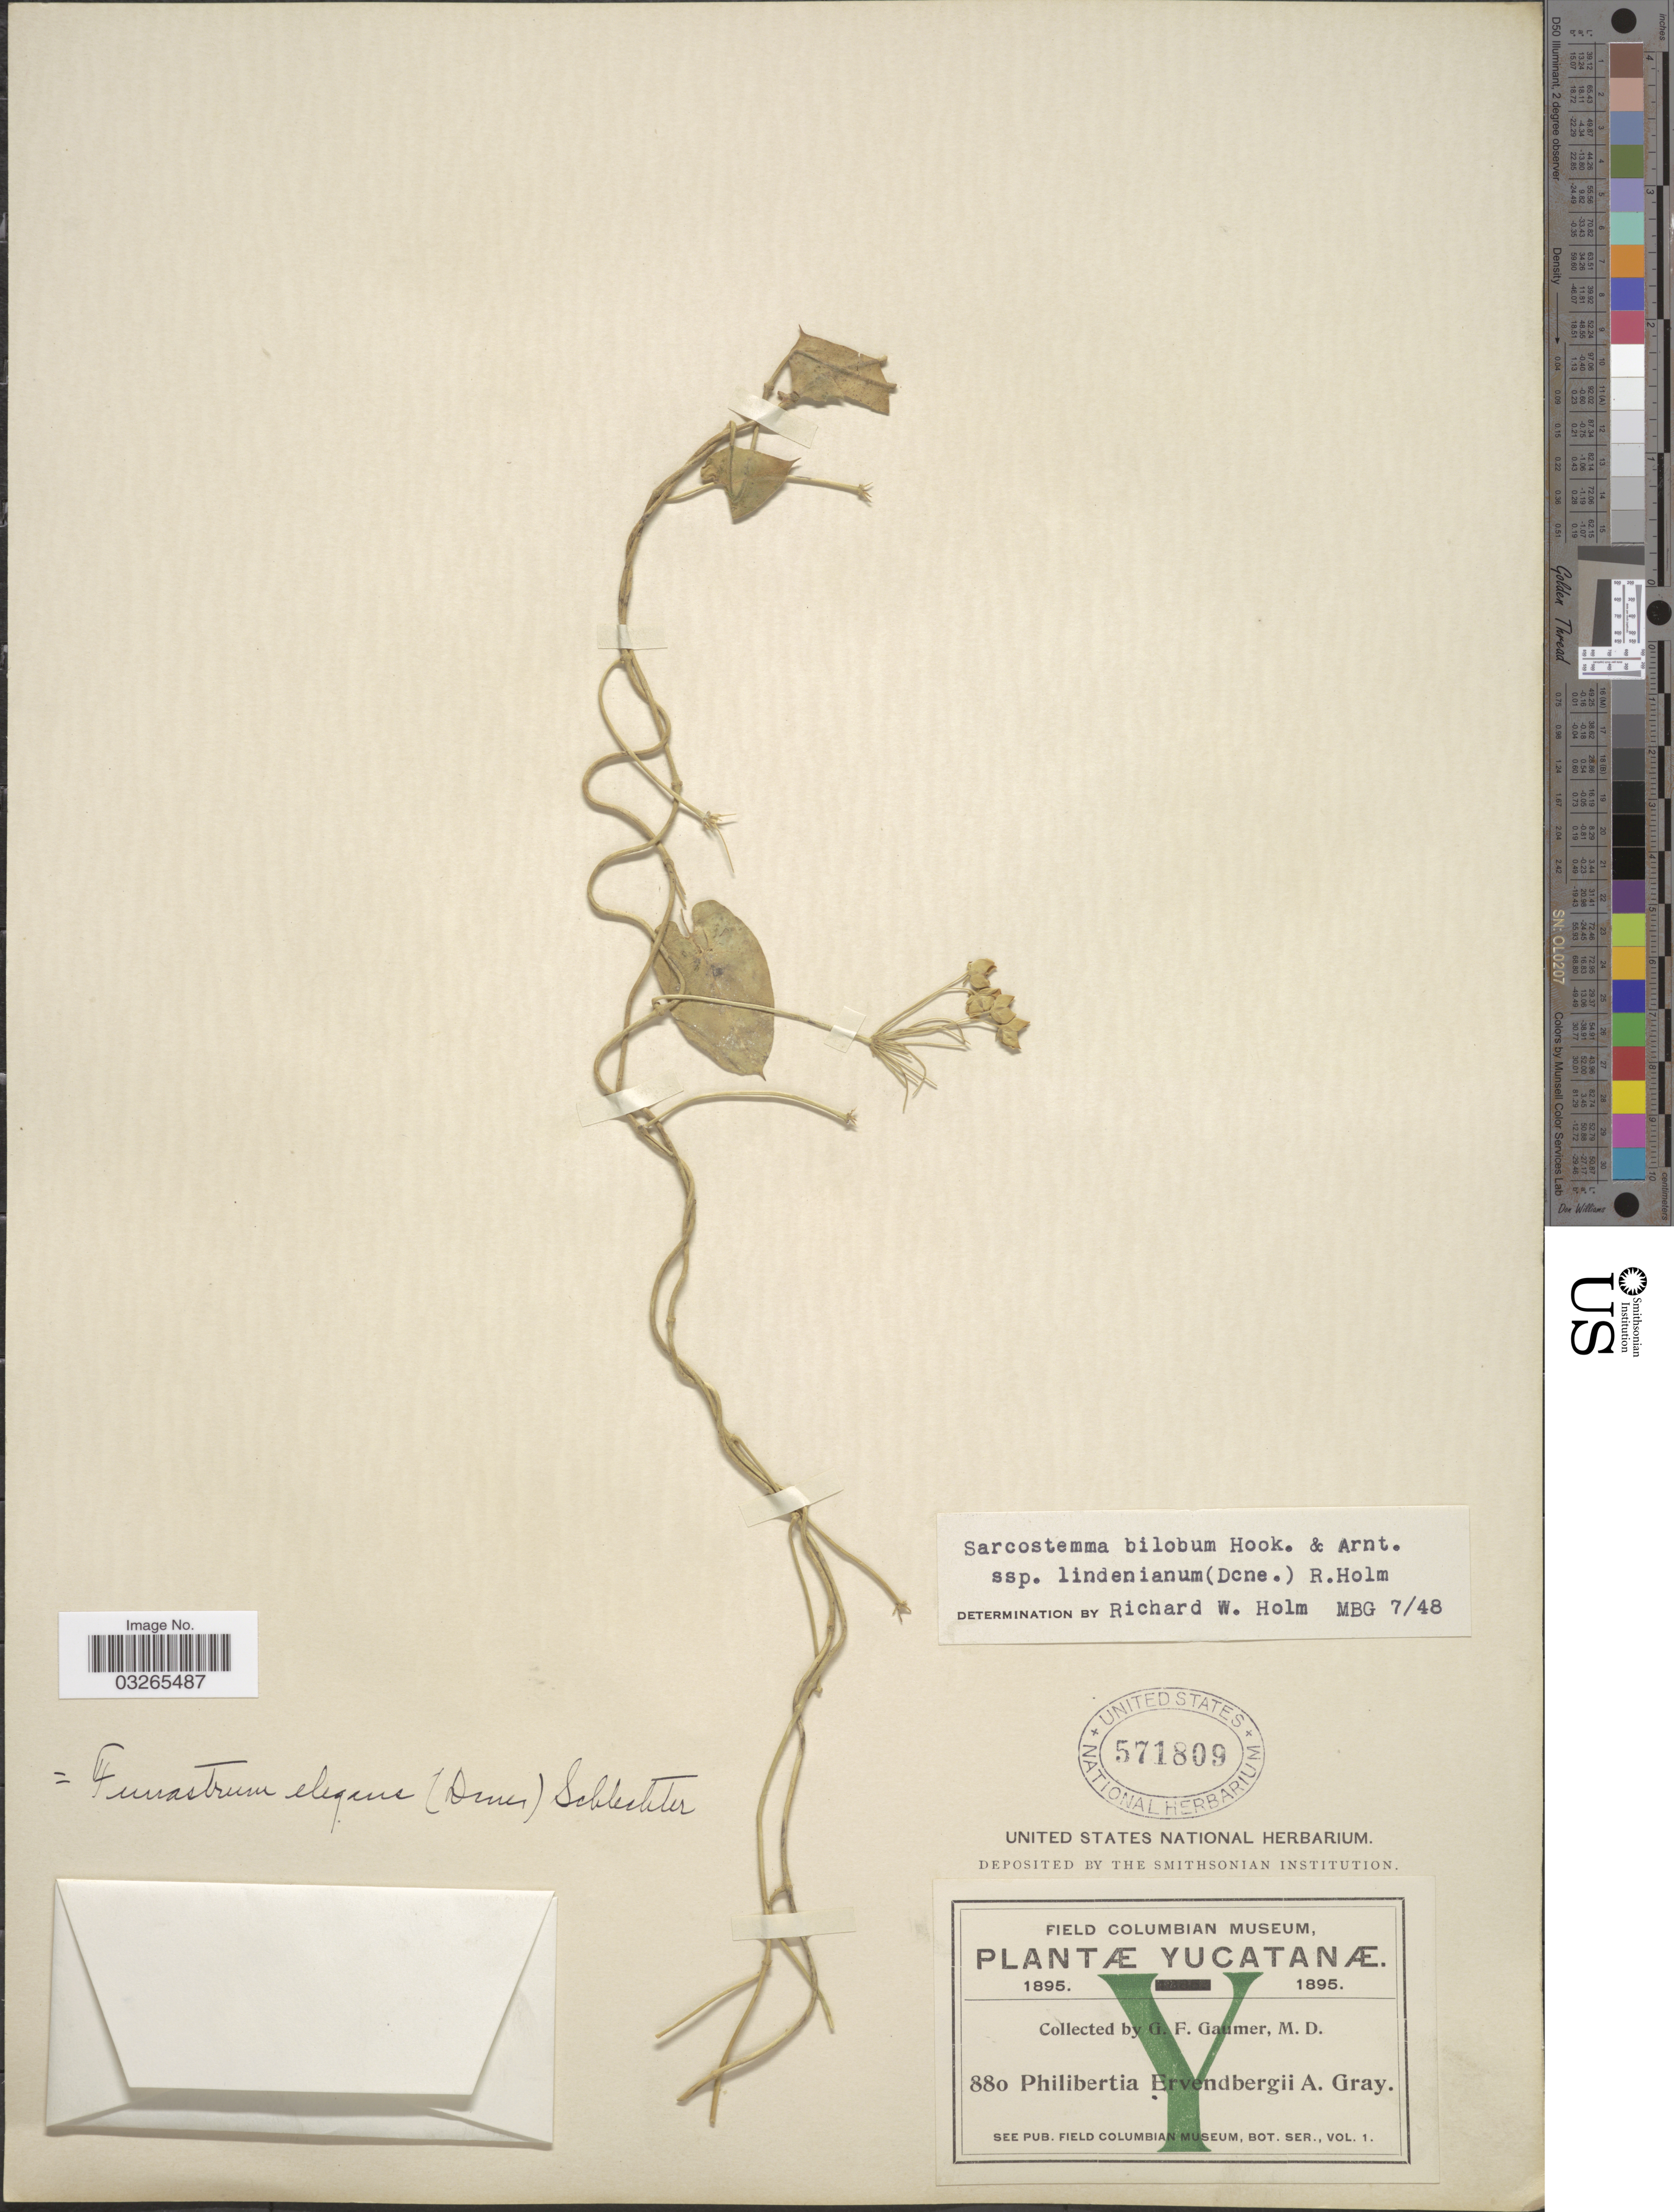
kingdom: Plantae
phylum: Tracheophyta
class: Magnoliopsida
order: Gentianales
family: Apocynaceae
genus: Sarcostemma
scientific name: Sarcostemma bilobum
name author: Hook. & Arn.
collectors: G. F. Gaumer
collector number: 880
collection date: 1895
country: Mexico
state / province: Yucatán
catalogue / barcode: US 571809